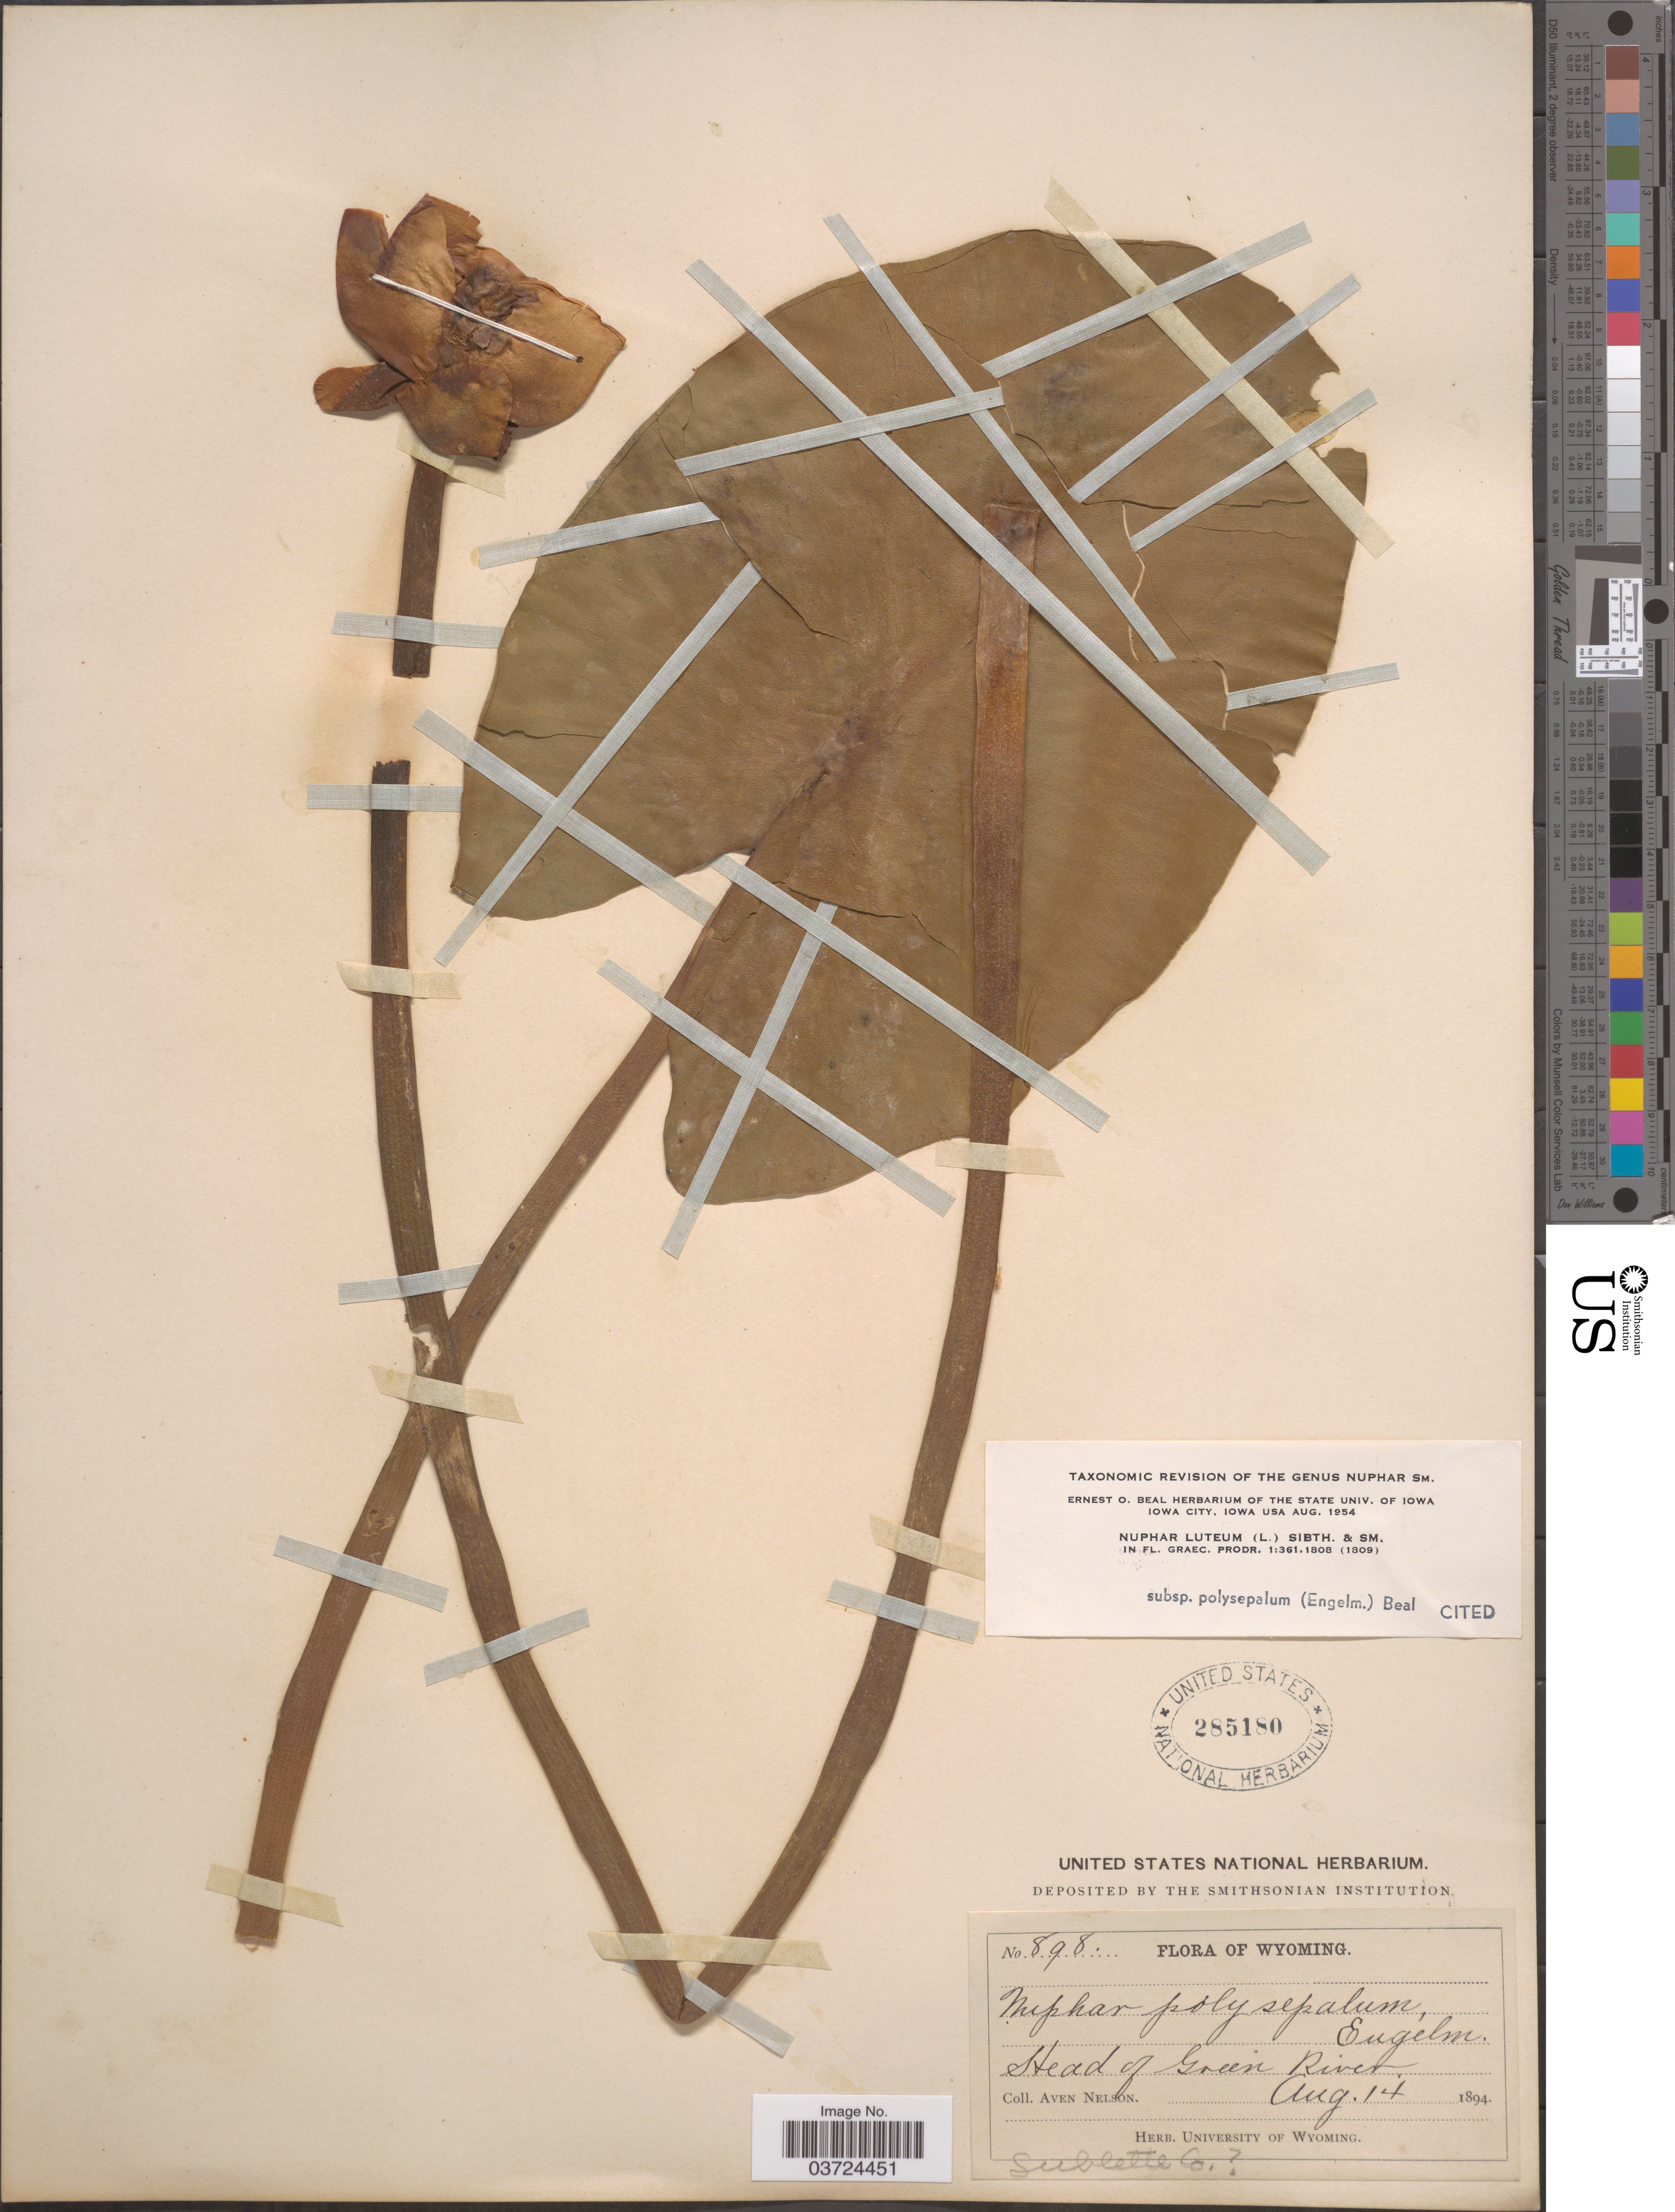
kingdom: Plantae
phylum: Tracheophyta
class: Magnoliopsida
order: Nymphaeales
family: Nymphaeaceae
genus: Nuphar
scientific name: Nuphar polysepala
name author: Englem.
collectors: A. Nelson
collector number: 898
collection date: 1894-08-14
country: United States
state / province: Wyoming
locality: Head of Green River. Sublette Co. [unsure placement]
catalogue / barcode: US 285180